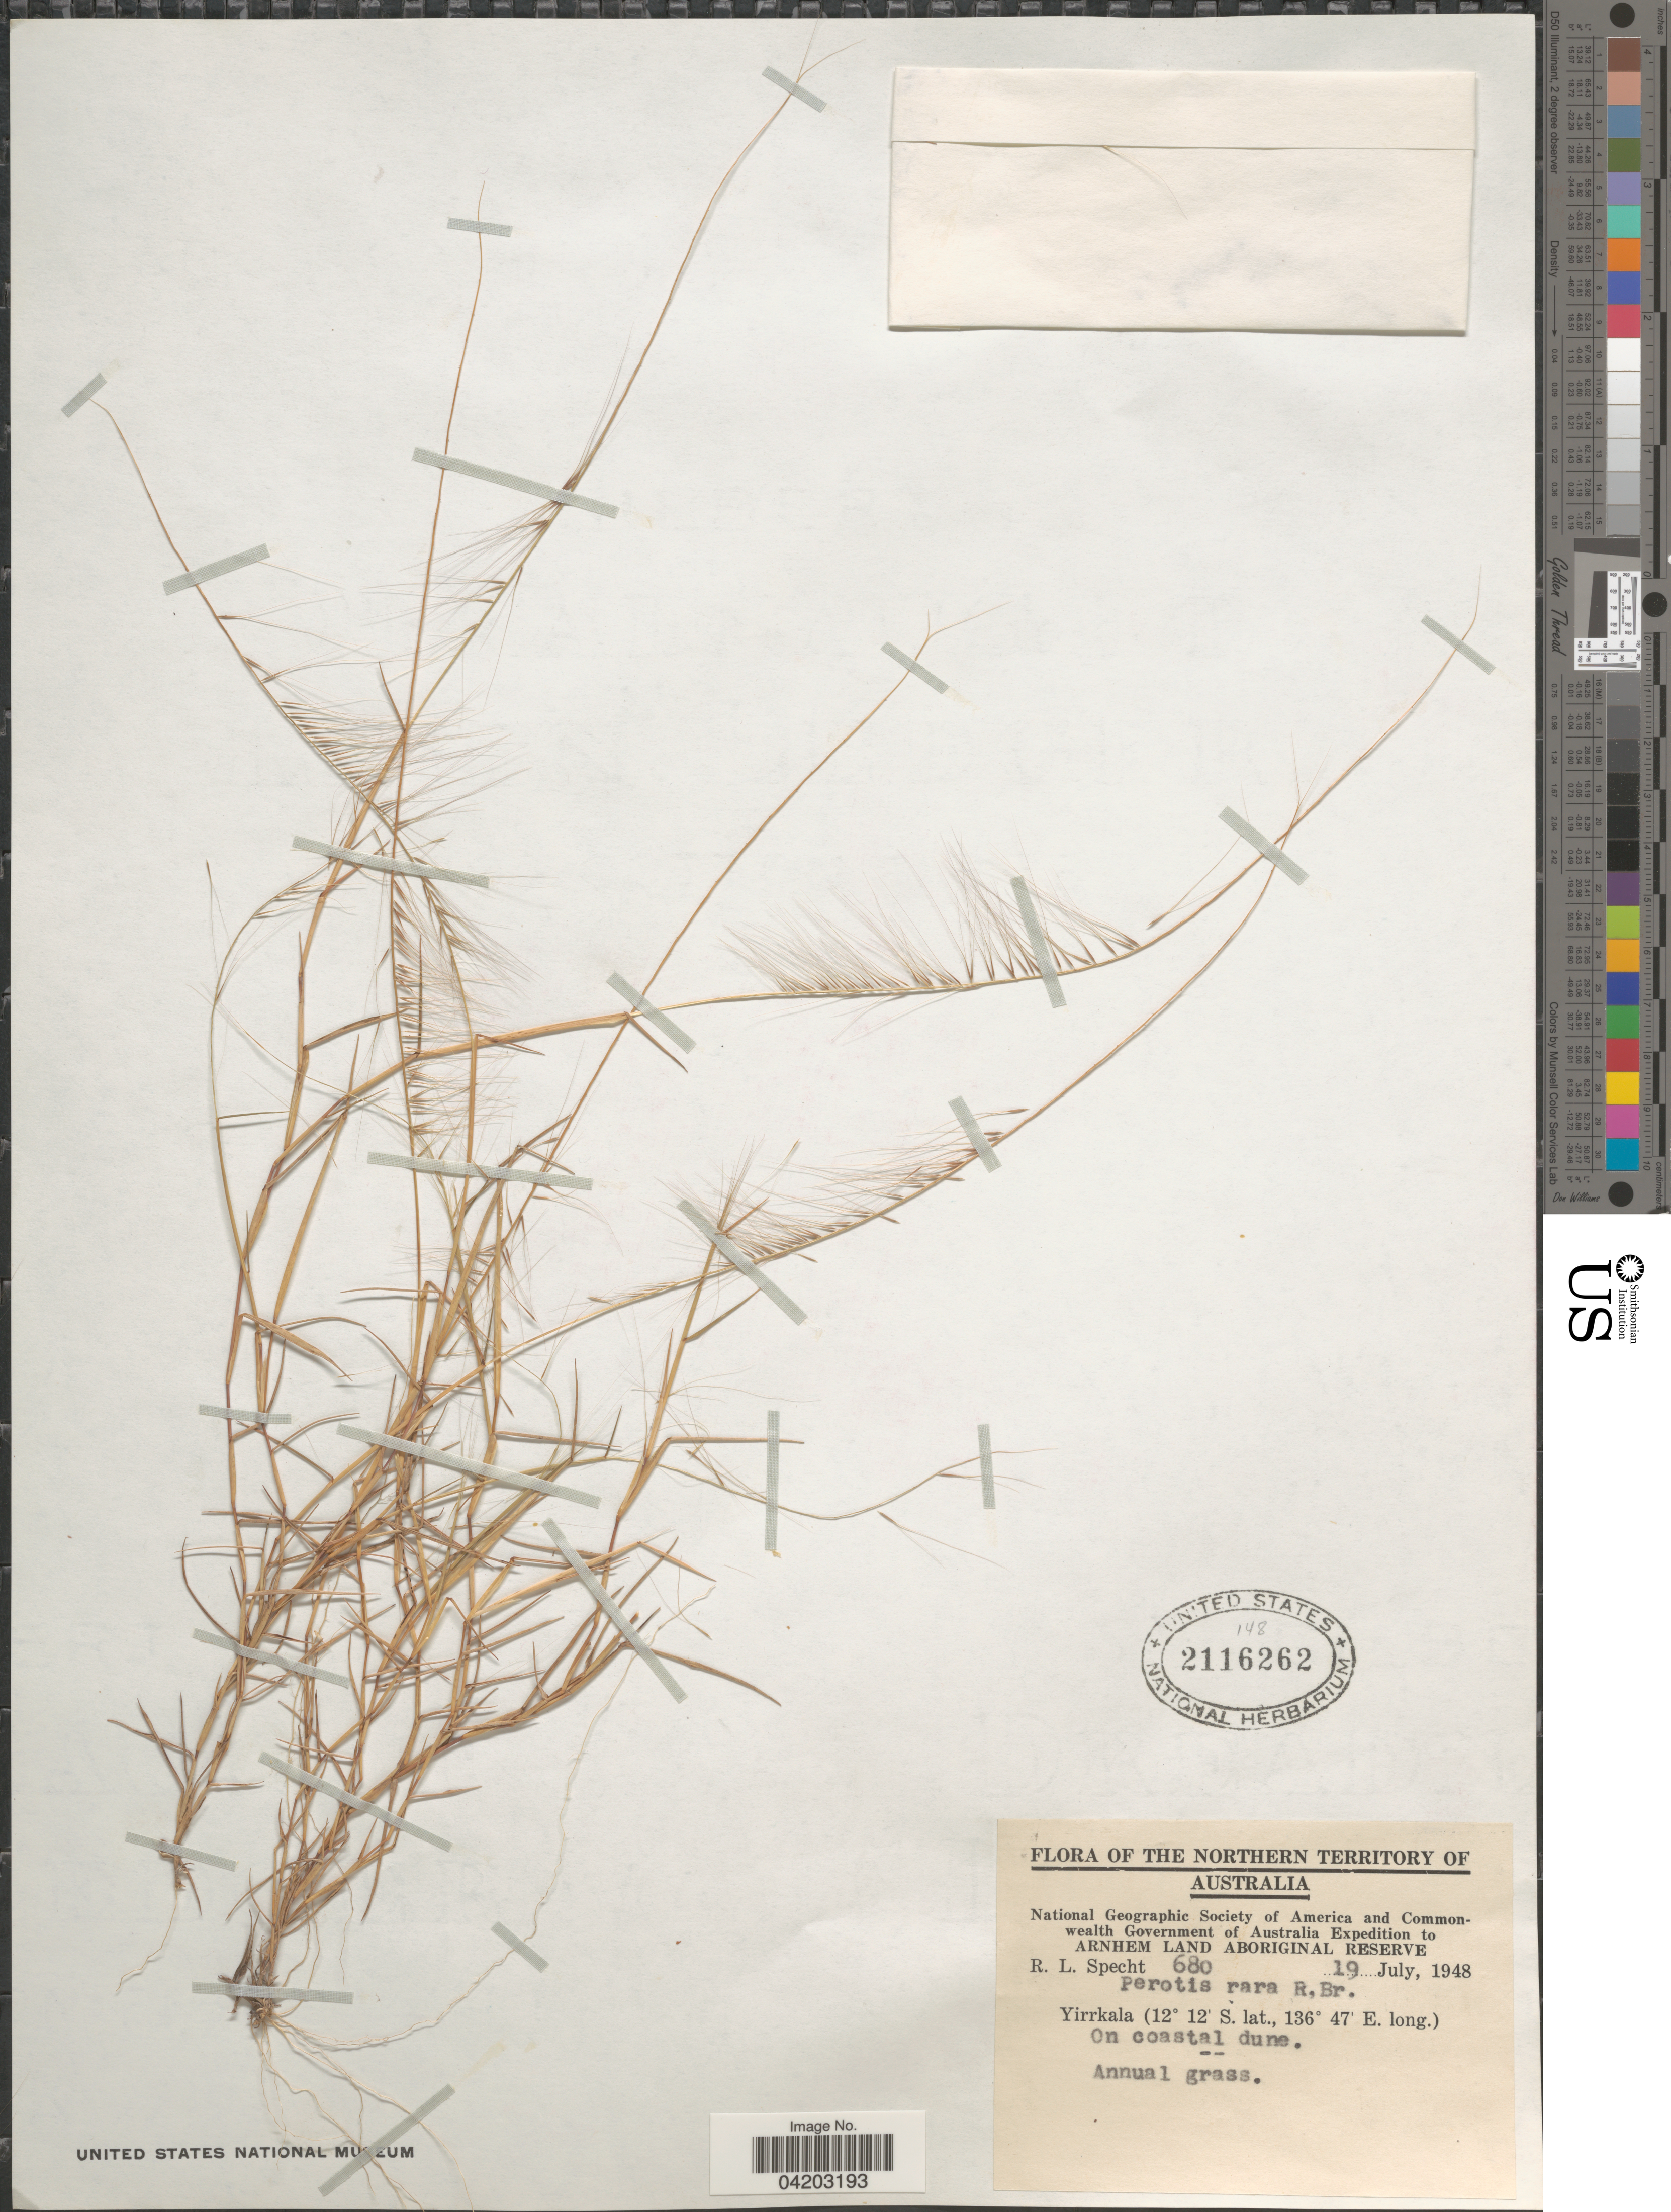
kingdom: Plantae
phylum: Tracheophyta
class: Liliopsida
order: Poales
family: Poaceae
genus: Perotis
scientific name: Perotis rara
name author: R. Br.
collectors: R. L. Specht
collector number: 680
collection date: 1948-07-19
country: Australia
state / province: Northern Territory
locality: National Geographic Society of America and Commonwealth Government of Australia Expedition to Arnhem Land Aborginal Reserve. Yirrkala. On coastal dune.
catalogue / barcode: US 2116262